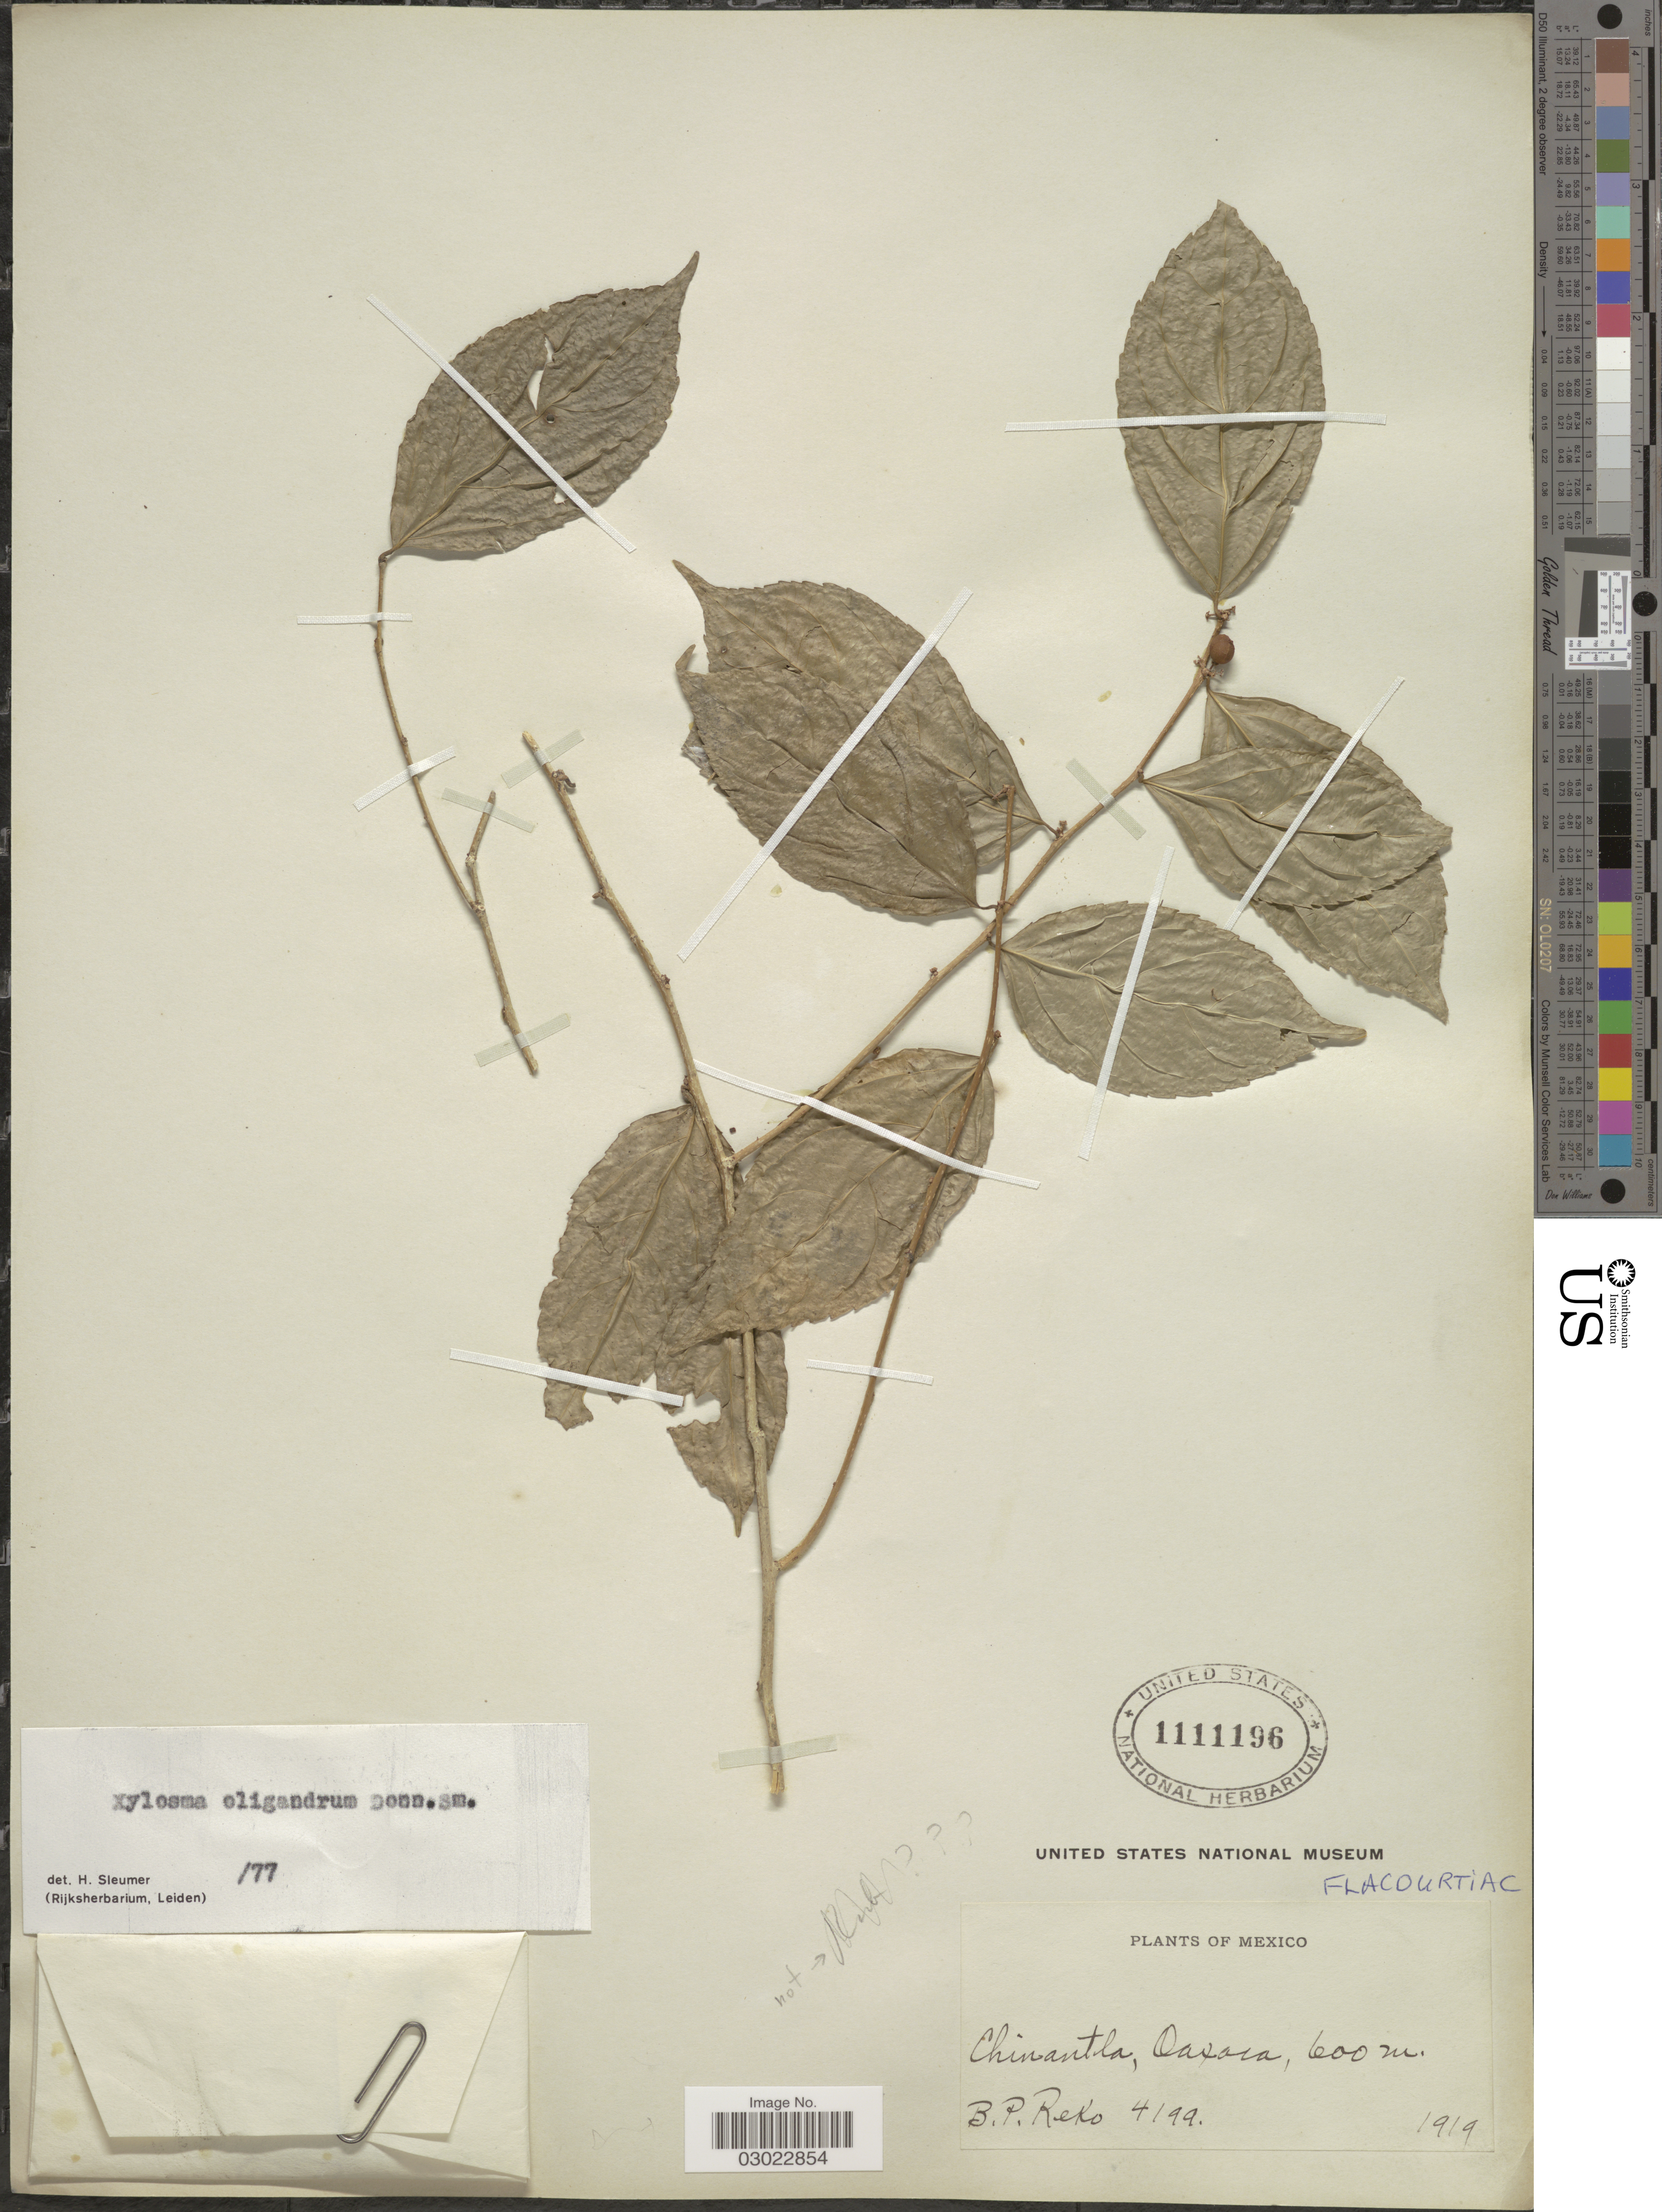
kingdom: Plantae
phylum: Tracheophyta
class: Magnoliopsida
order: Malpighiales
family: Salicaceae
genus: Xylosma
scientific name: Xylosma oligandra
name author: Donn. Sm.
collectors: B. P. Reko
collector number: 4199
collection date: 1919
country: Mexico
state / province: Oaxaca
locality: Chinantla.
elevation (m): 600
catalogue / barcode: US 1111196